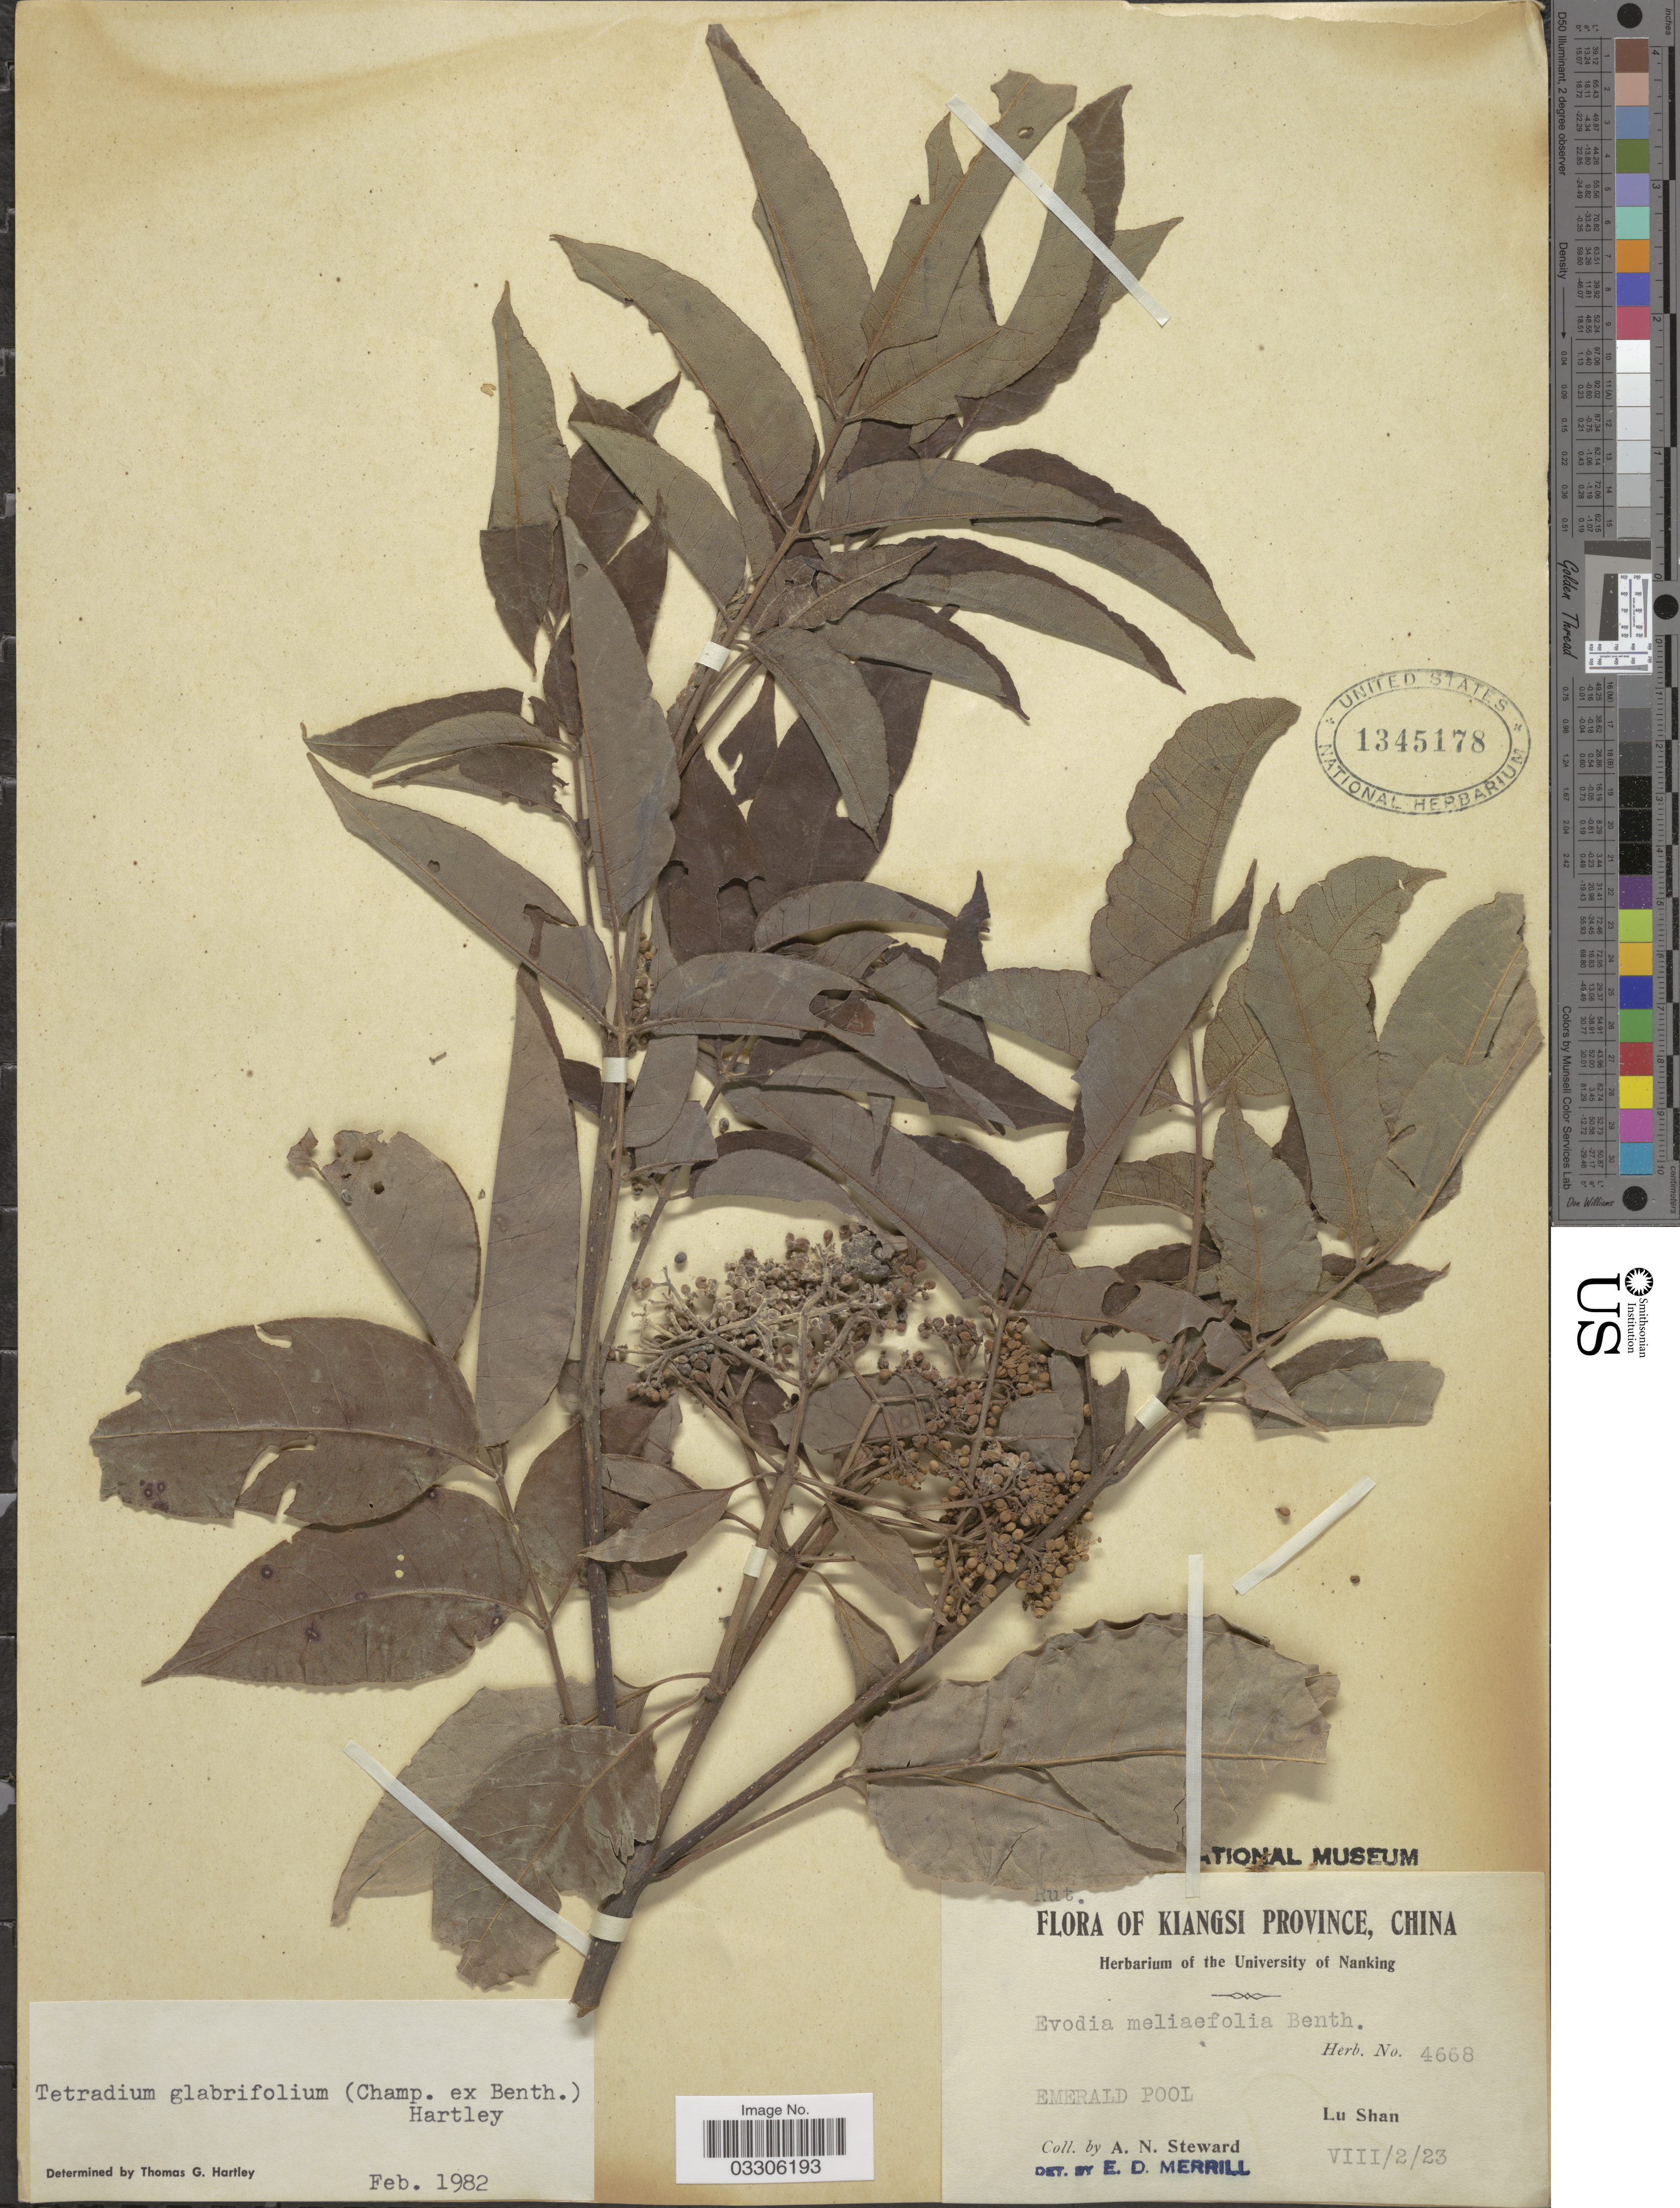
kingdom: Plantae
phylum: Tracheophyta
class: Magnoliopsida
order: Sapindales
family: Rutaceae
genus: Tetradium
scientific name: Tetradium glabrifolium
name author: (Champ. ex Benth.) T.G. Hartley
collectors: A. N. Steward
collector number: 4668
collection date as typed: Transcribed d/m/y: 2/8/23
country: China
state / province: Jiangxi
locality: Kiangsi Province. Emerald Pool. Lu Shan.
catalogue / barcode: US 1345178